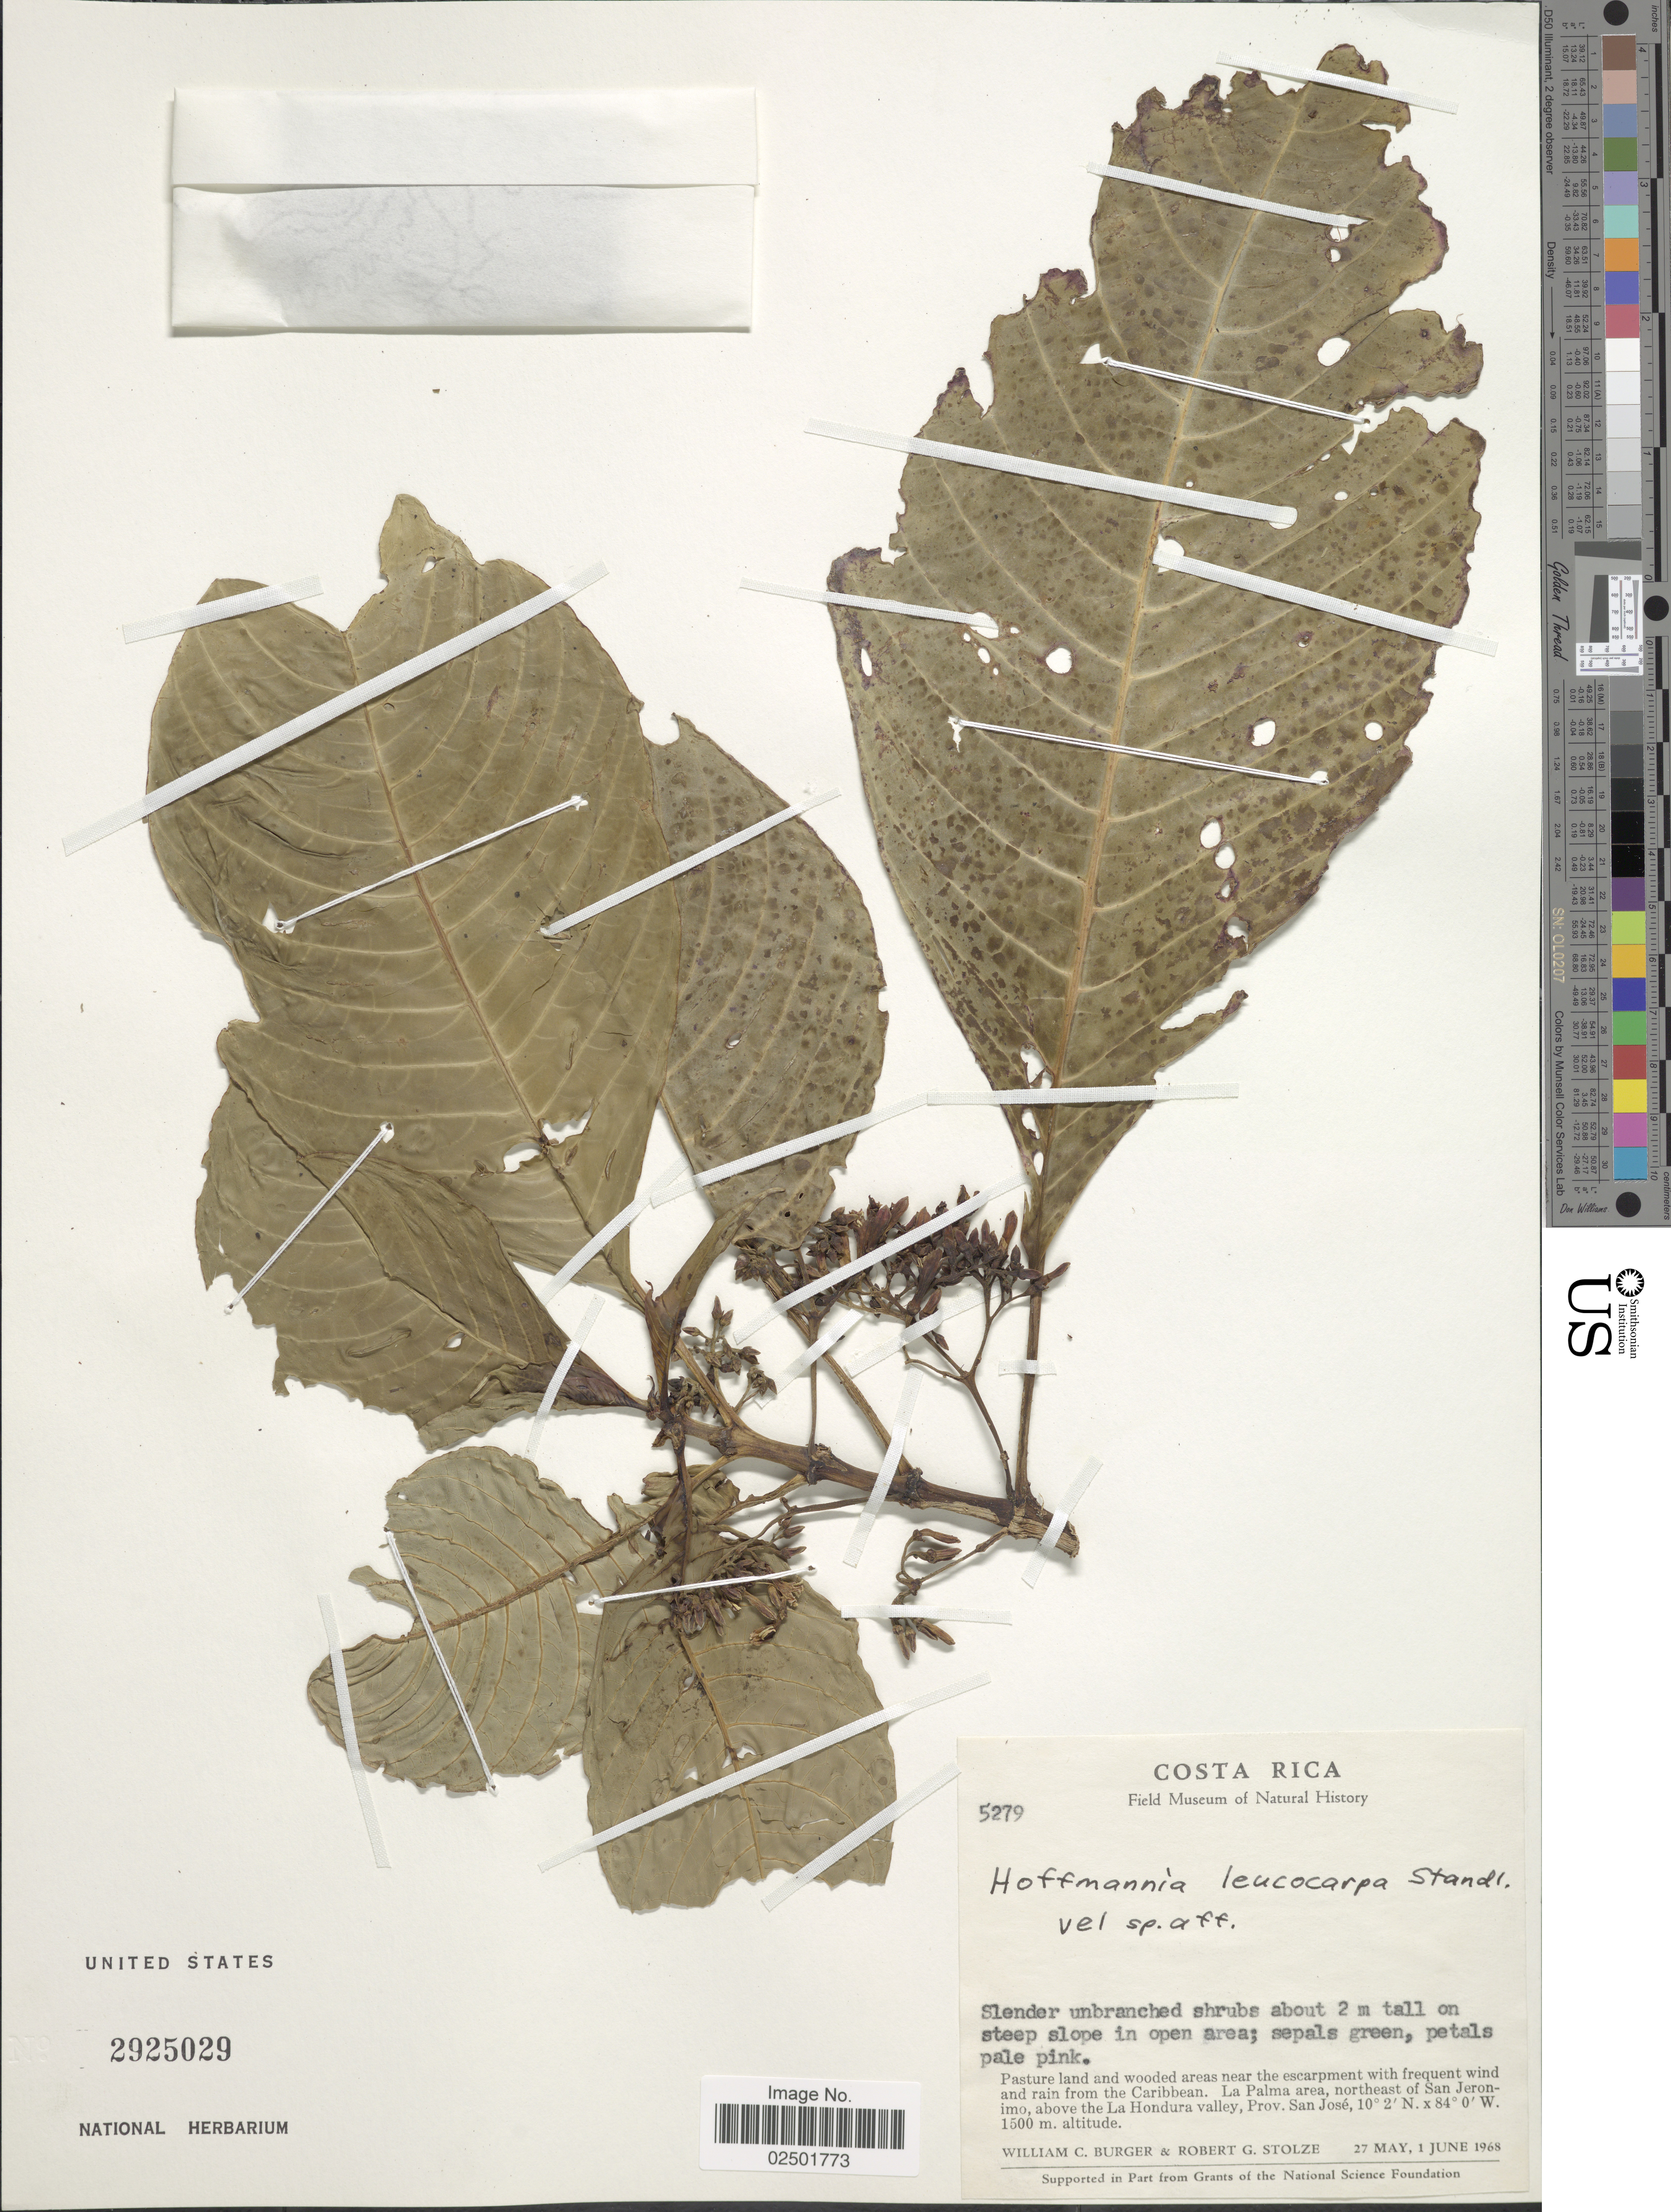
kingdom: Plantae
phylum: Tracheophyta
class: Magnoliopsida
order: Gentianales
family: Rubiaceae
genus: Hoffmannia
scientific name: Hoffmannia leucocarpa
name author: Standl.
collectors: W. Burger & R. G. Stolze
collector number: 5279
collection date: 1968-05-27/1968-06-01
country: Costa Rica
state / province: San José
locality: Pasture land and wooded areas near the escarpment with frequent wind and rain from the Caribean. La Palma area, northeast of San Jeronimo, above the La Hondura valley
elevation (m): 1500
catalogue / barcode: US 2925029